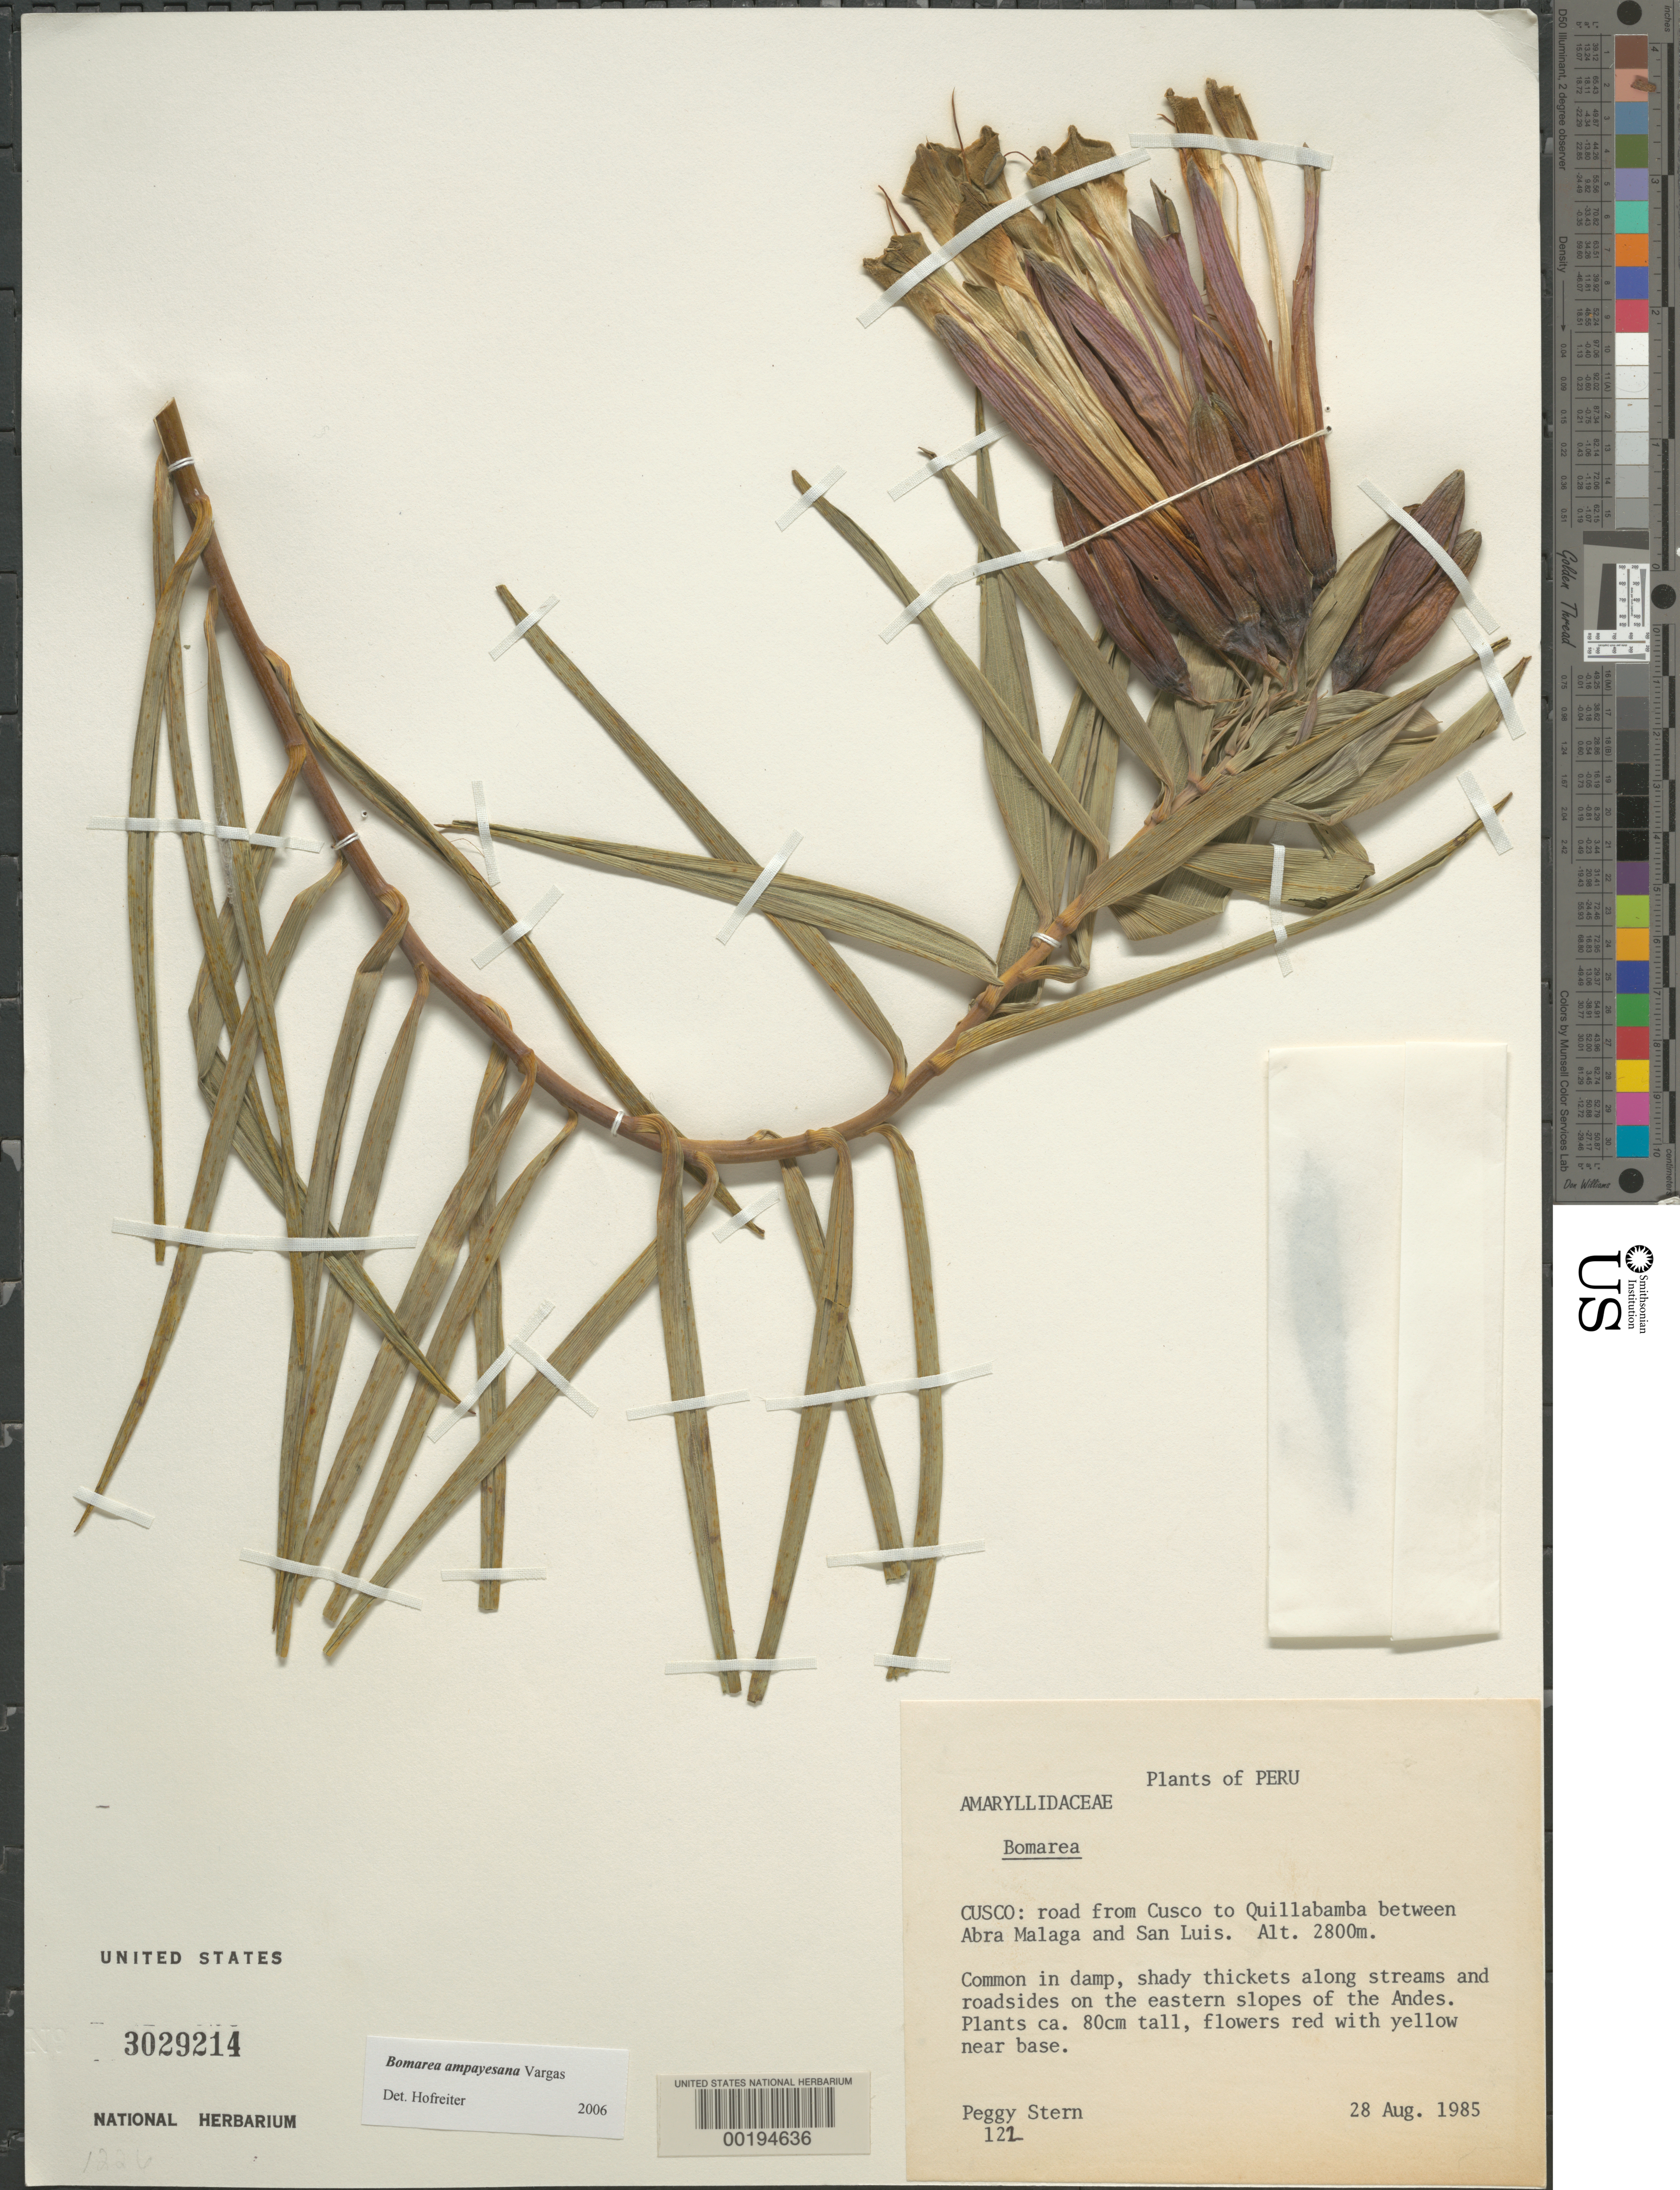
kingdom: Plantae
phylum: Tracheophyta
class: Liliopsida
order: Liliales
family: Alstroemeriaceae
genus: Bomarea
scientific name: Bomarea ampayesana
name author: C.A. Vargas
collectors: P. Stern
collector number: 122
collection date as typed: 28 Aug 1985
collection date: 1985-08-28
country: Peru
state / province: Cusco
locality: Road from Cusco to Quillabamba between Abra Malaga and San Luis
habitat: Damp, shady thickets along streams & roadsides on e slopes-andes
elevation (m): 2800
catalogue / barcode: US 3029214